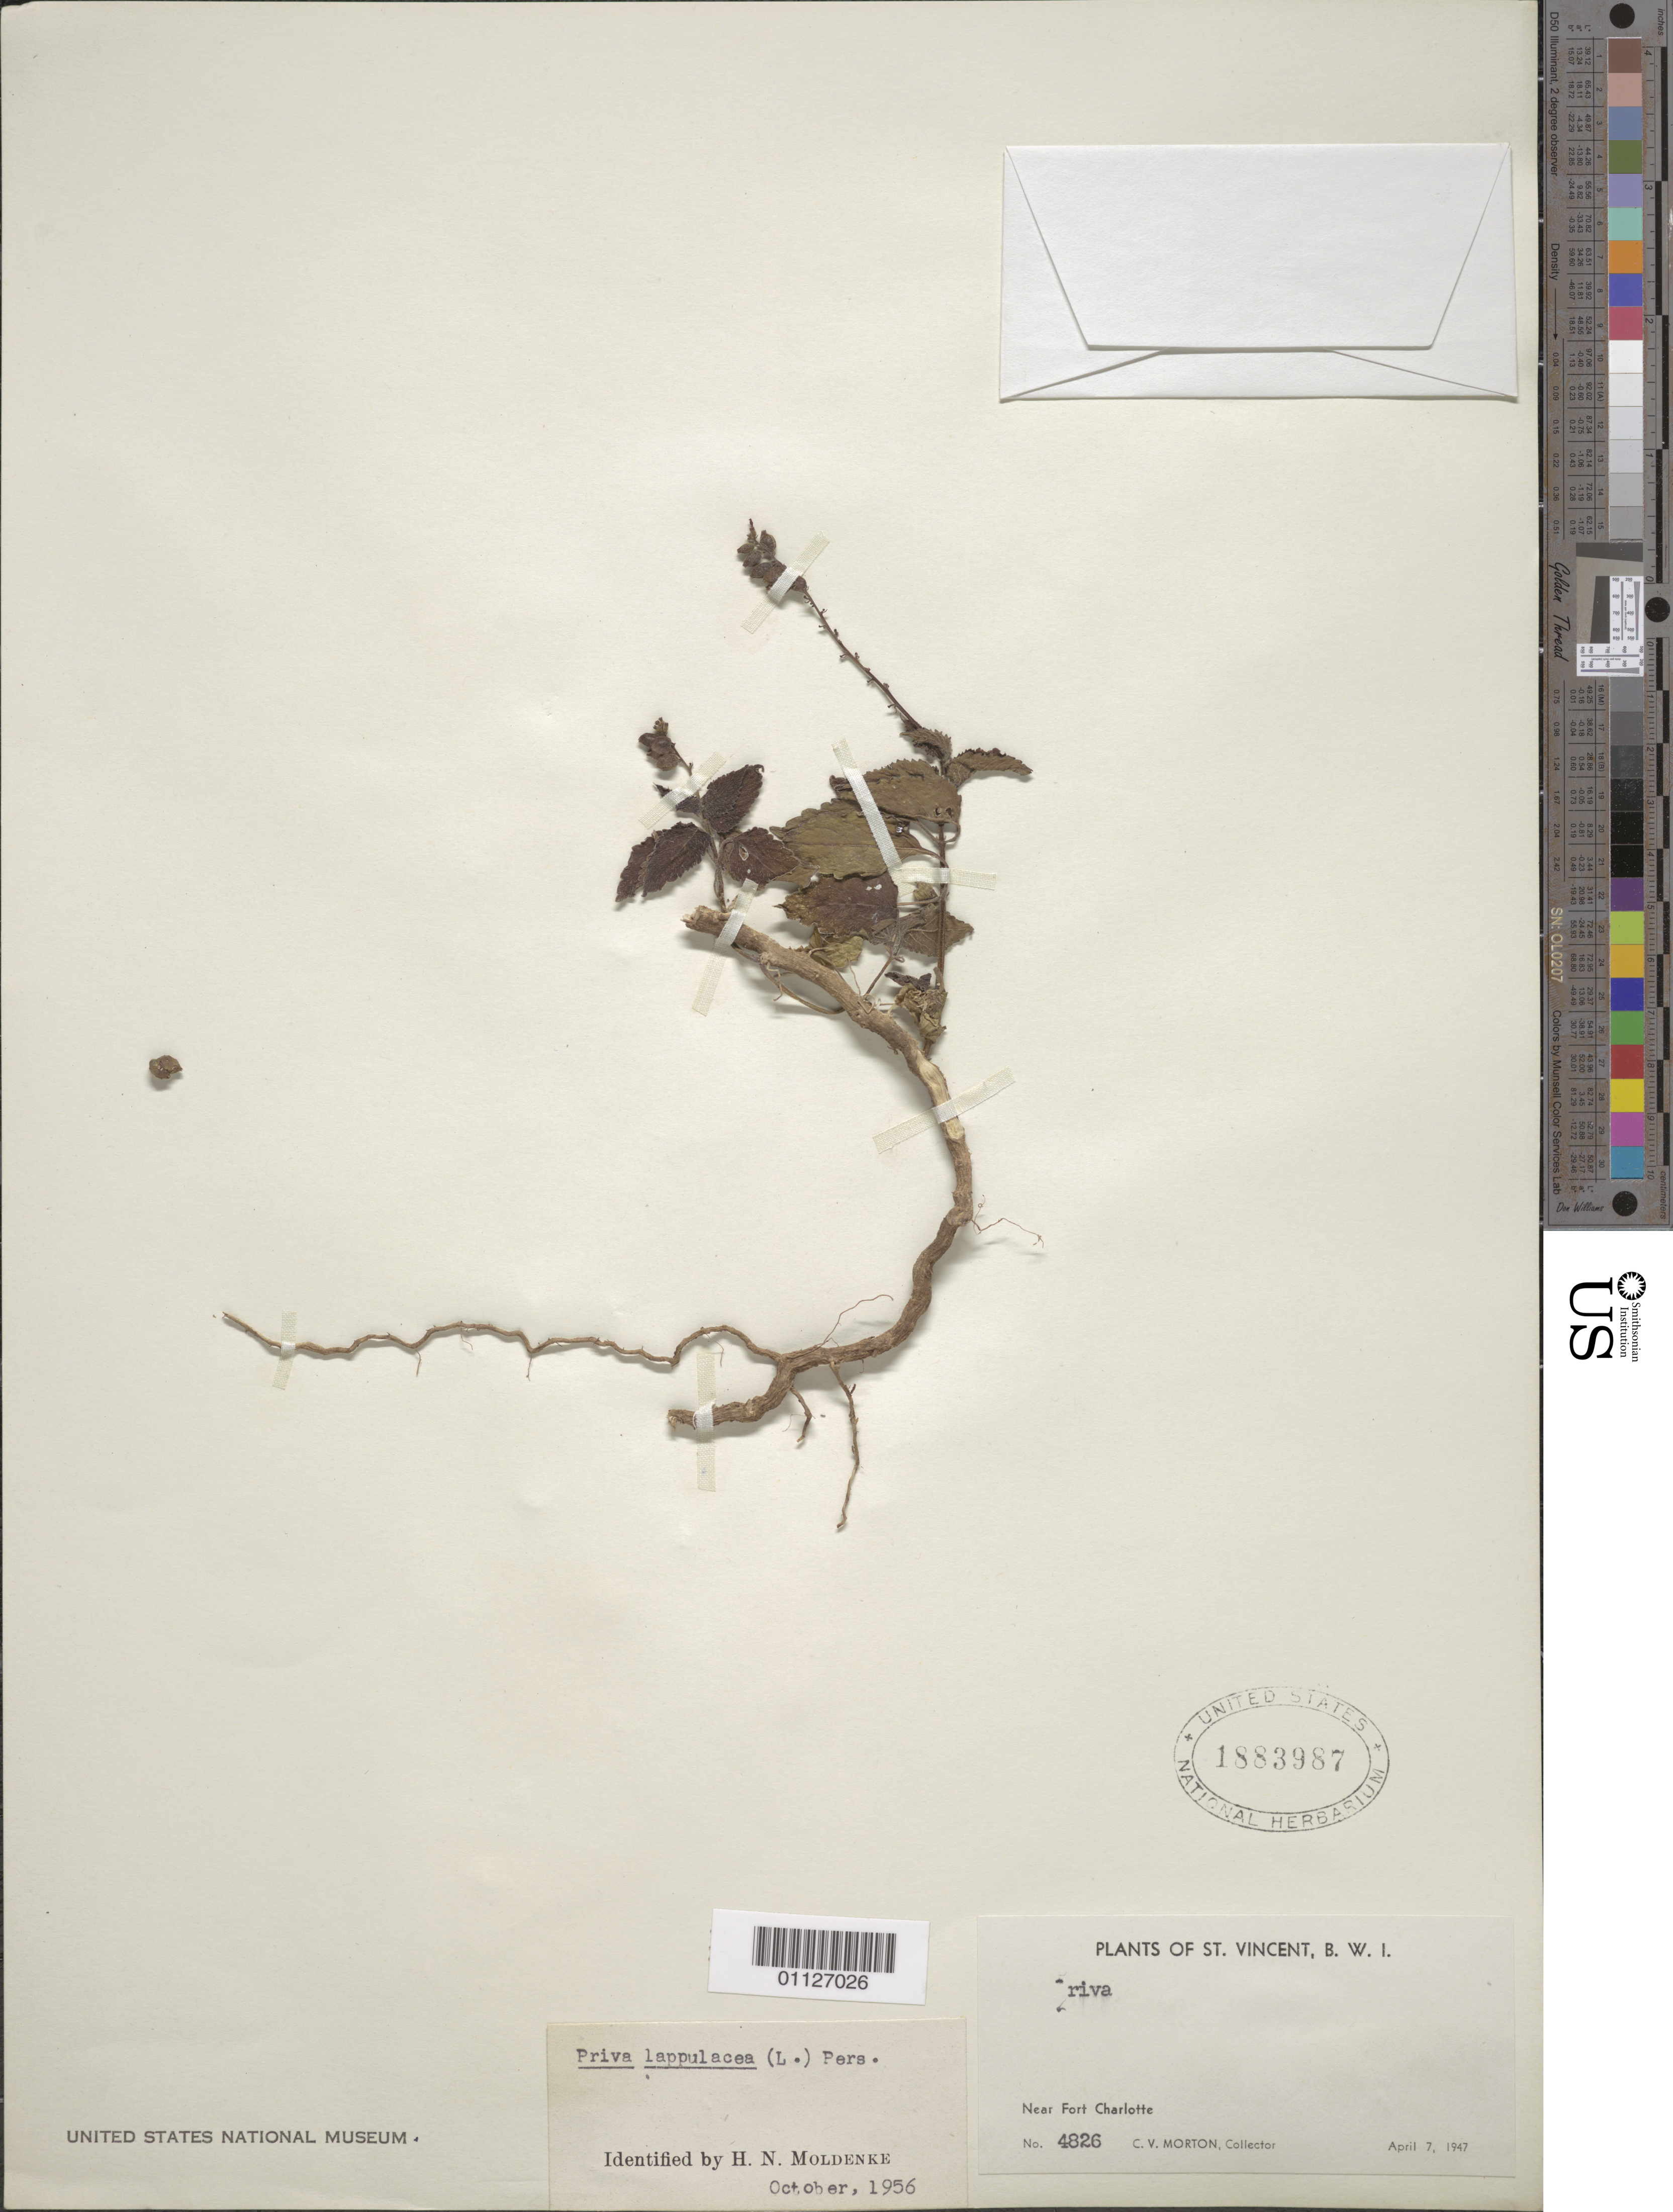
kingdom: Plantae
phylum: Tracheophyta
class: Magnoliopsida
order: Lamiales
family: Verbenaceae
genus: Priva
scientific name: Priva lappulacea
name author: (L.) Pers.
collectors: C. V. Morton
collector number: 4826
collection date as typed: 07 Apr 1947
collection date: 1947-04-07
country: St. Vincent - Grenadines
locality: Near Fort Charlotte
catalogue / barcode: US 1883987